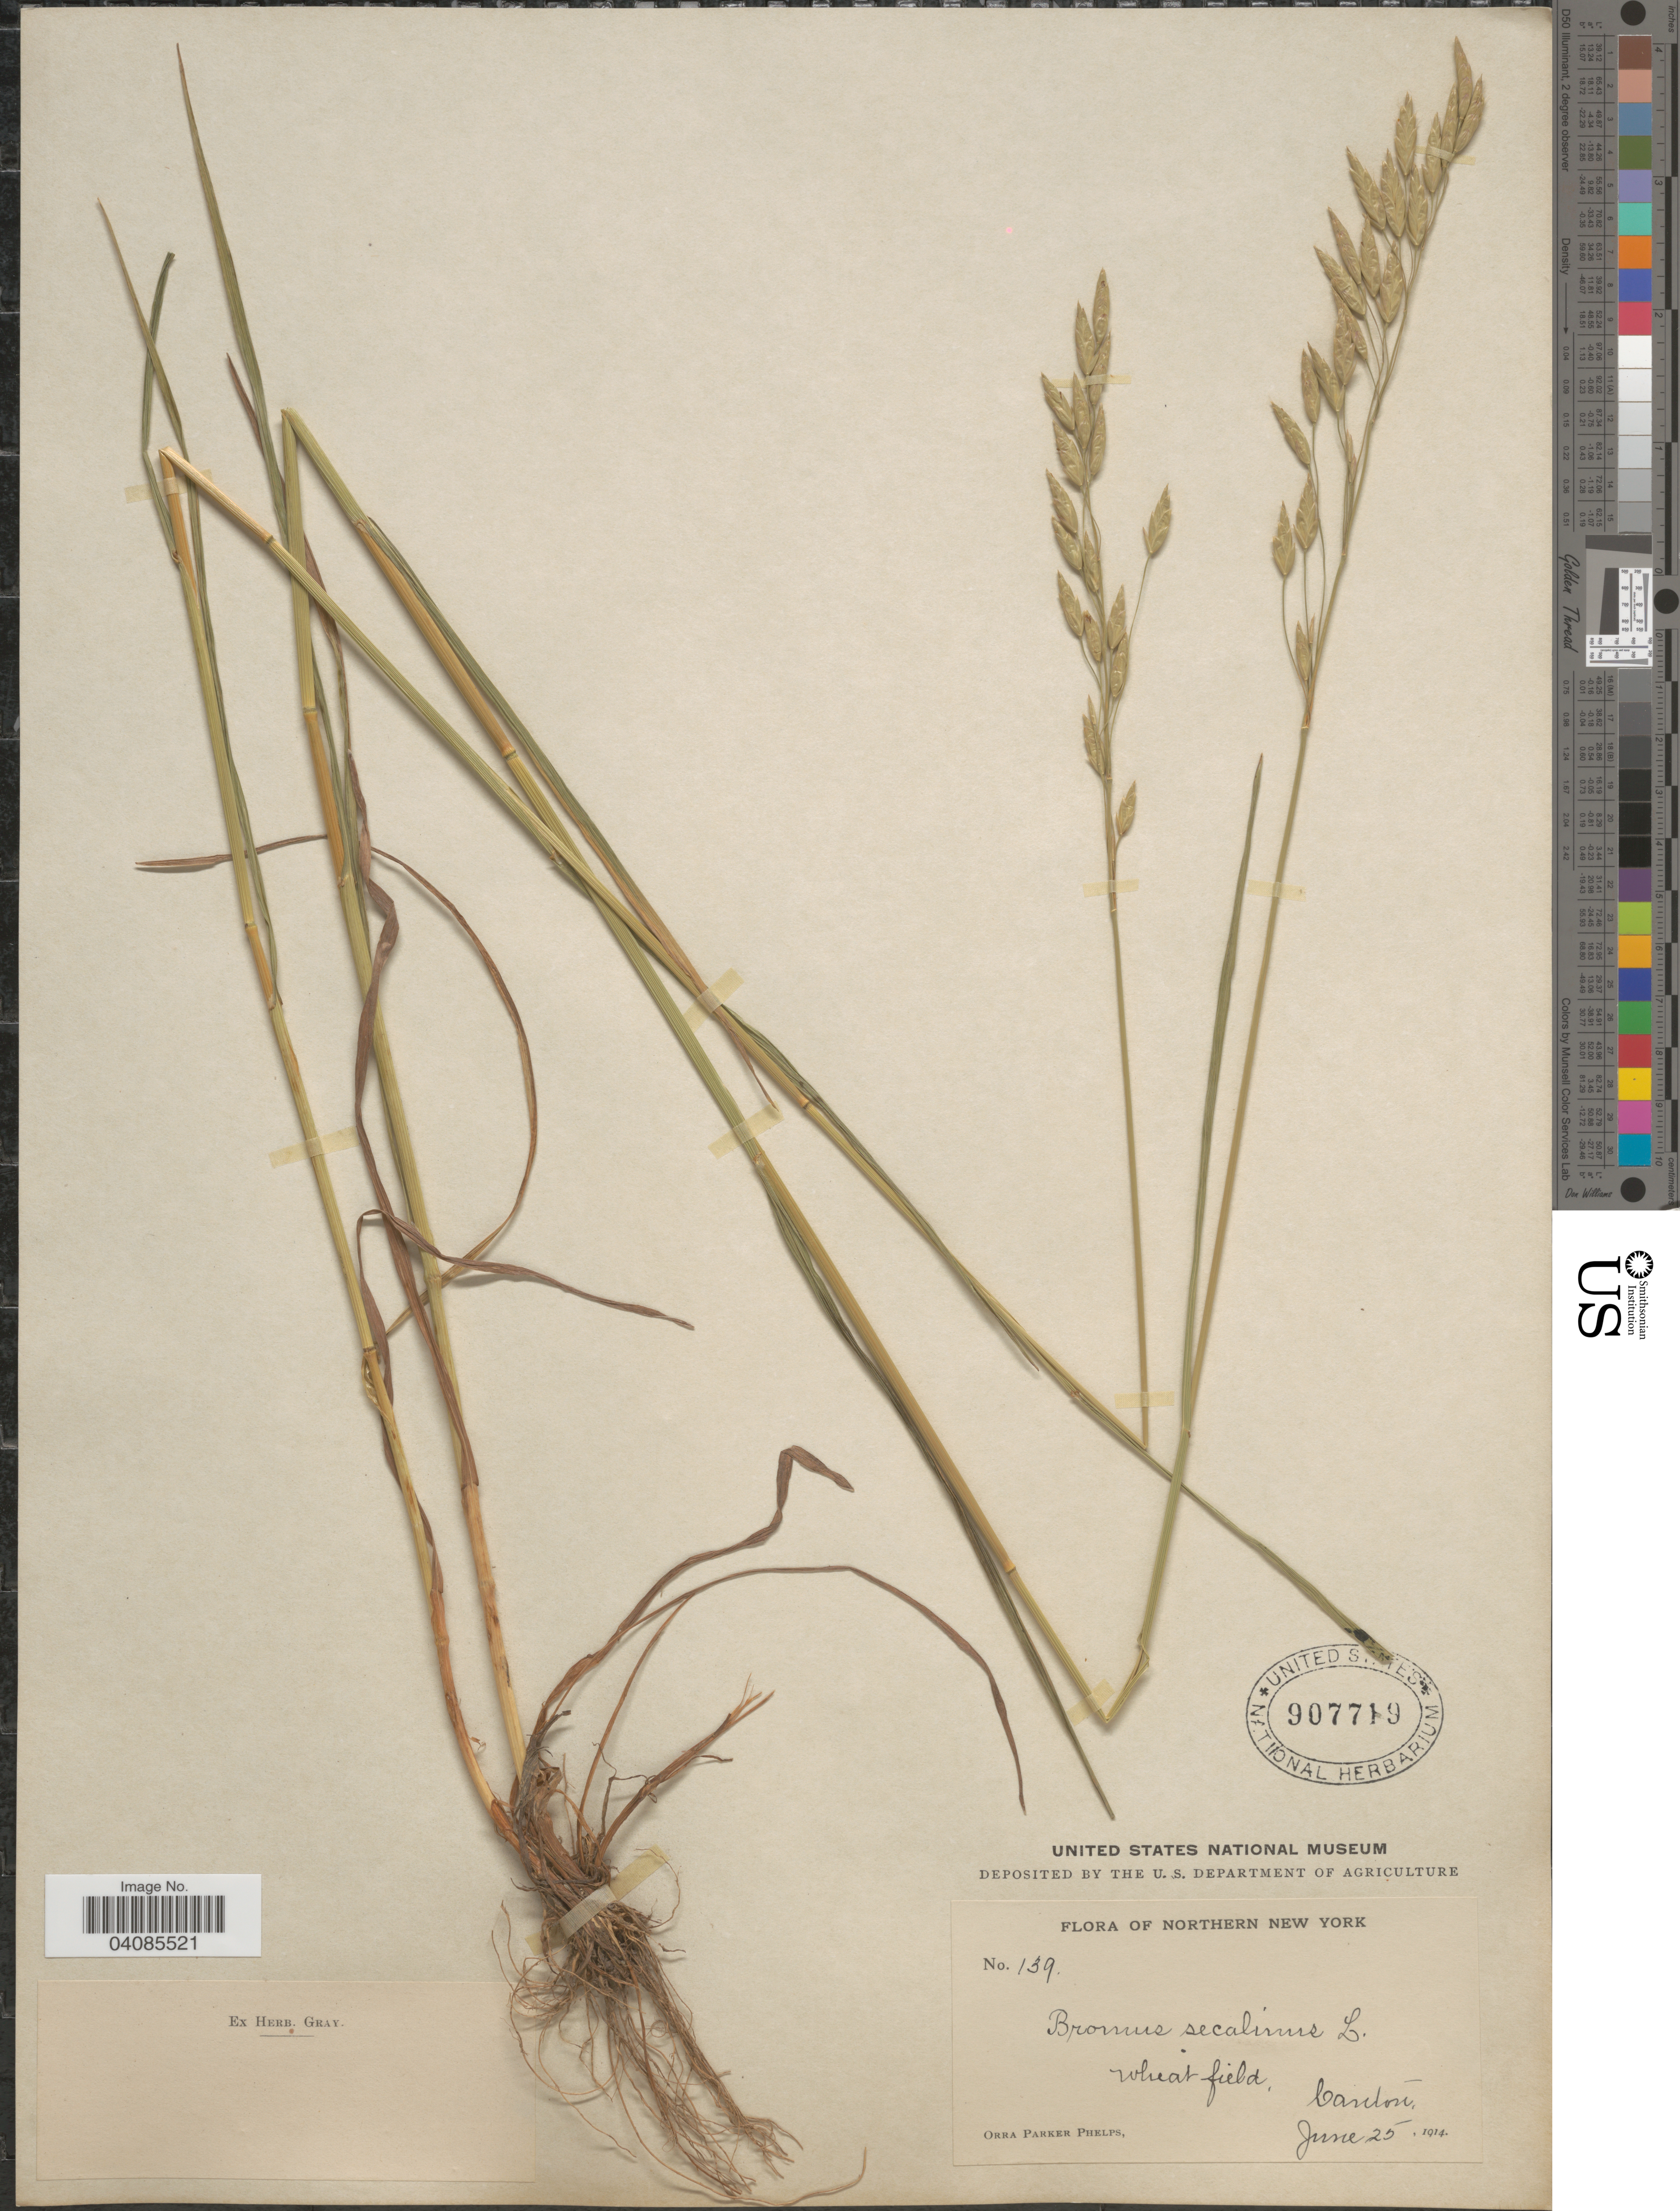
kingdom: Plantae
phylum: Tracheophyta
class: Liliopsida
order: Poales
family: Poaceae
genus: Bromus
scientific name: Bromus secalinus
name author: L.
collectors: O. P. Phelps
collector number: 139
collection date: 1914-06-25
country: United States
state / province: New York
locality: Northern New York. Wheat field, Canton.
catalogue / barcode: US 907719